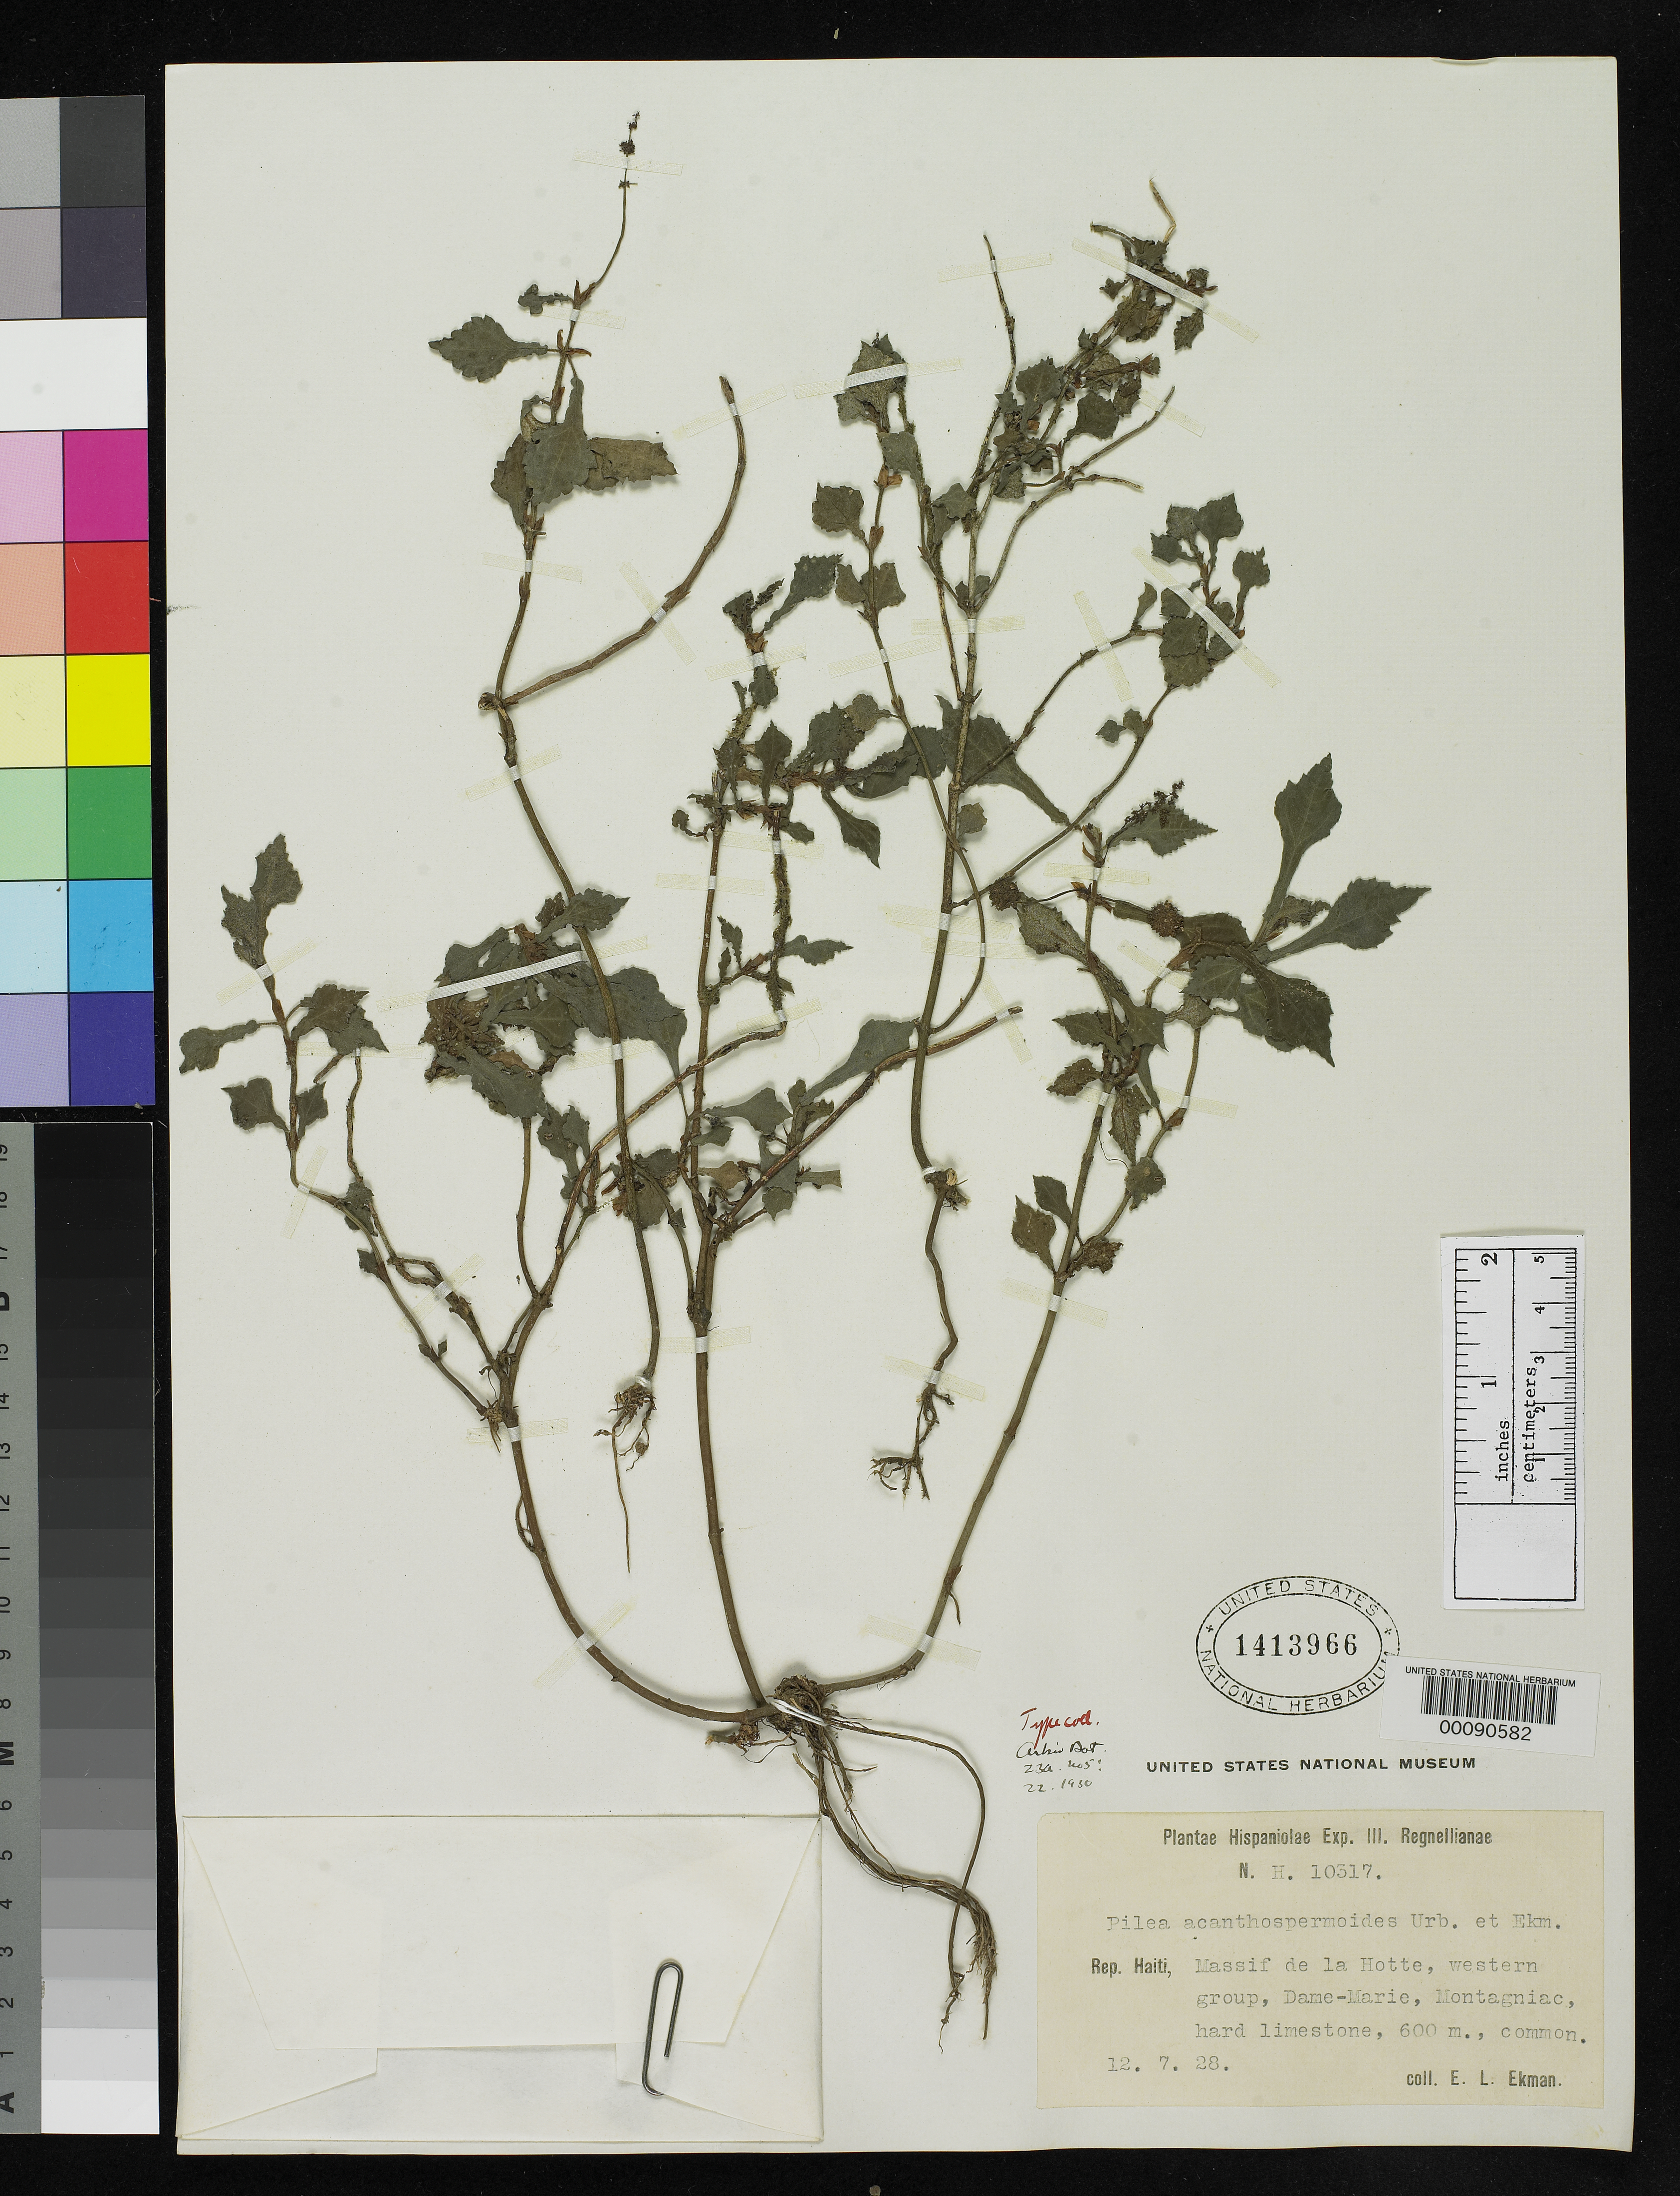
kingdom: Plantae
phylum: Tracheophyta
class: Magnoliopsida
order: Rosales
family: Urticaceae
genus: Pilea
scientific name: Pilea acanthospermoides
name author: Urb. & Ekman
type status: Isotype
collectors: E. L. Ekman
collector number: H 10317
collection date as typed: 12 Jul 1928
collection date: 1928-07-12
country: Navassa Island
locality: Massif de La Hotte, Dame-marc, Montagniac.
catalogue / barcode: US 1413966